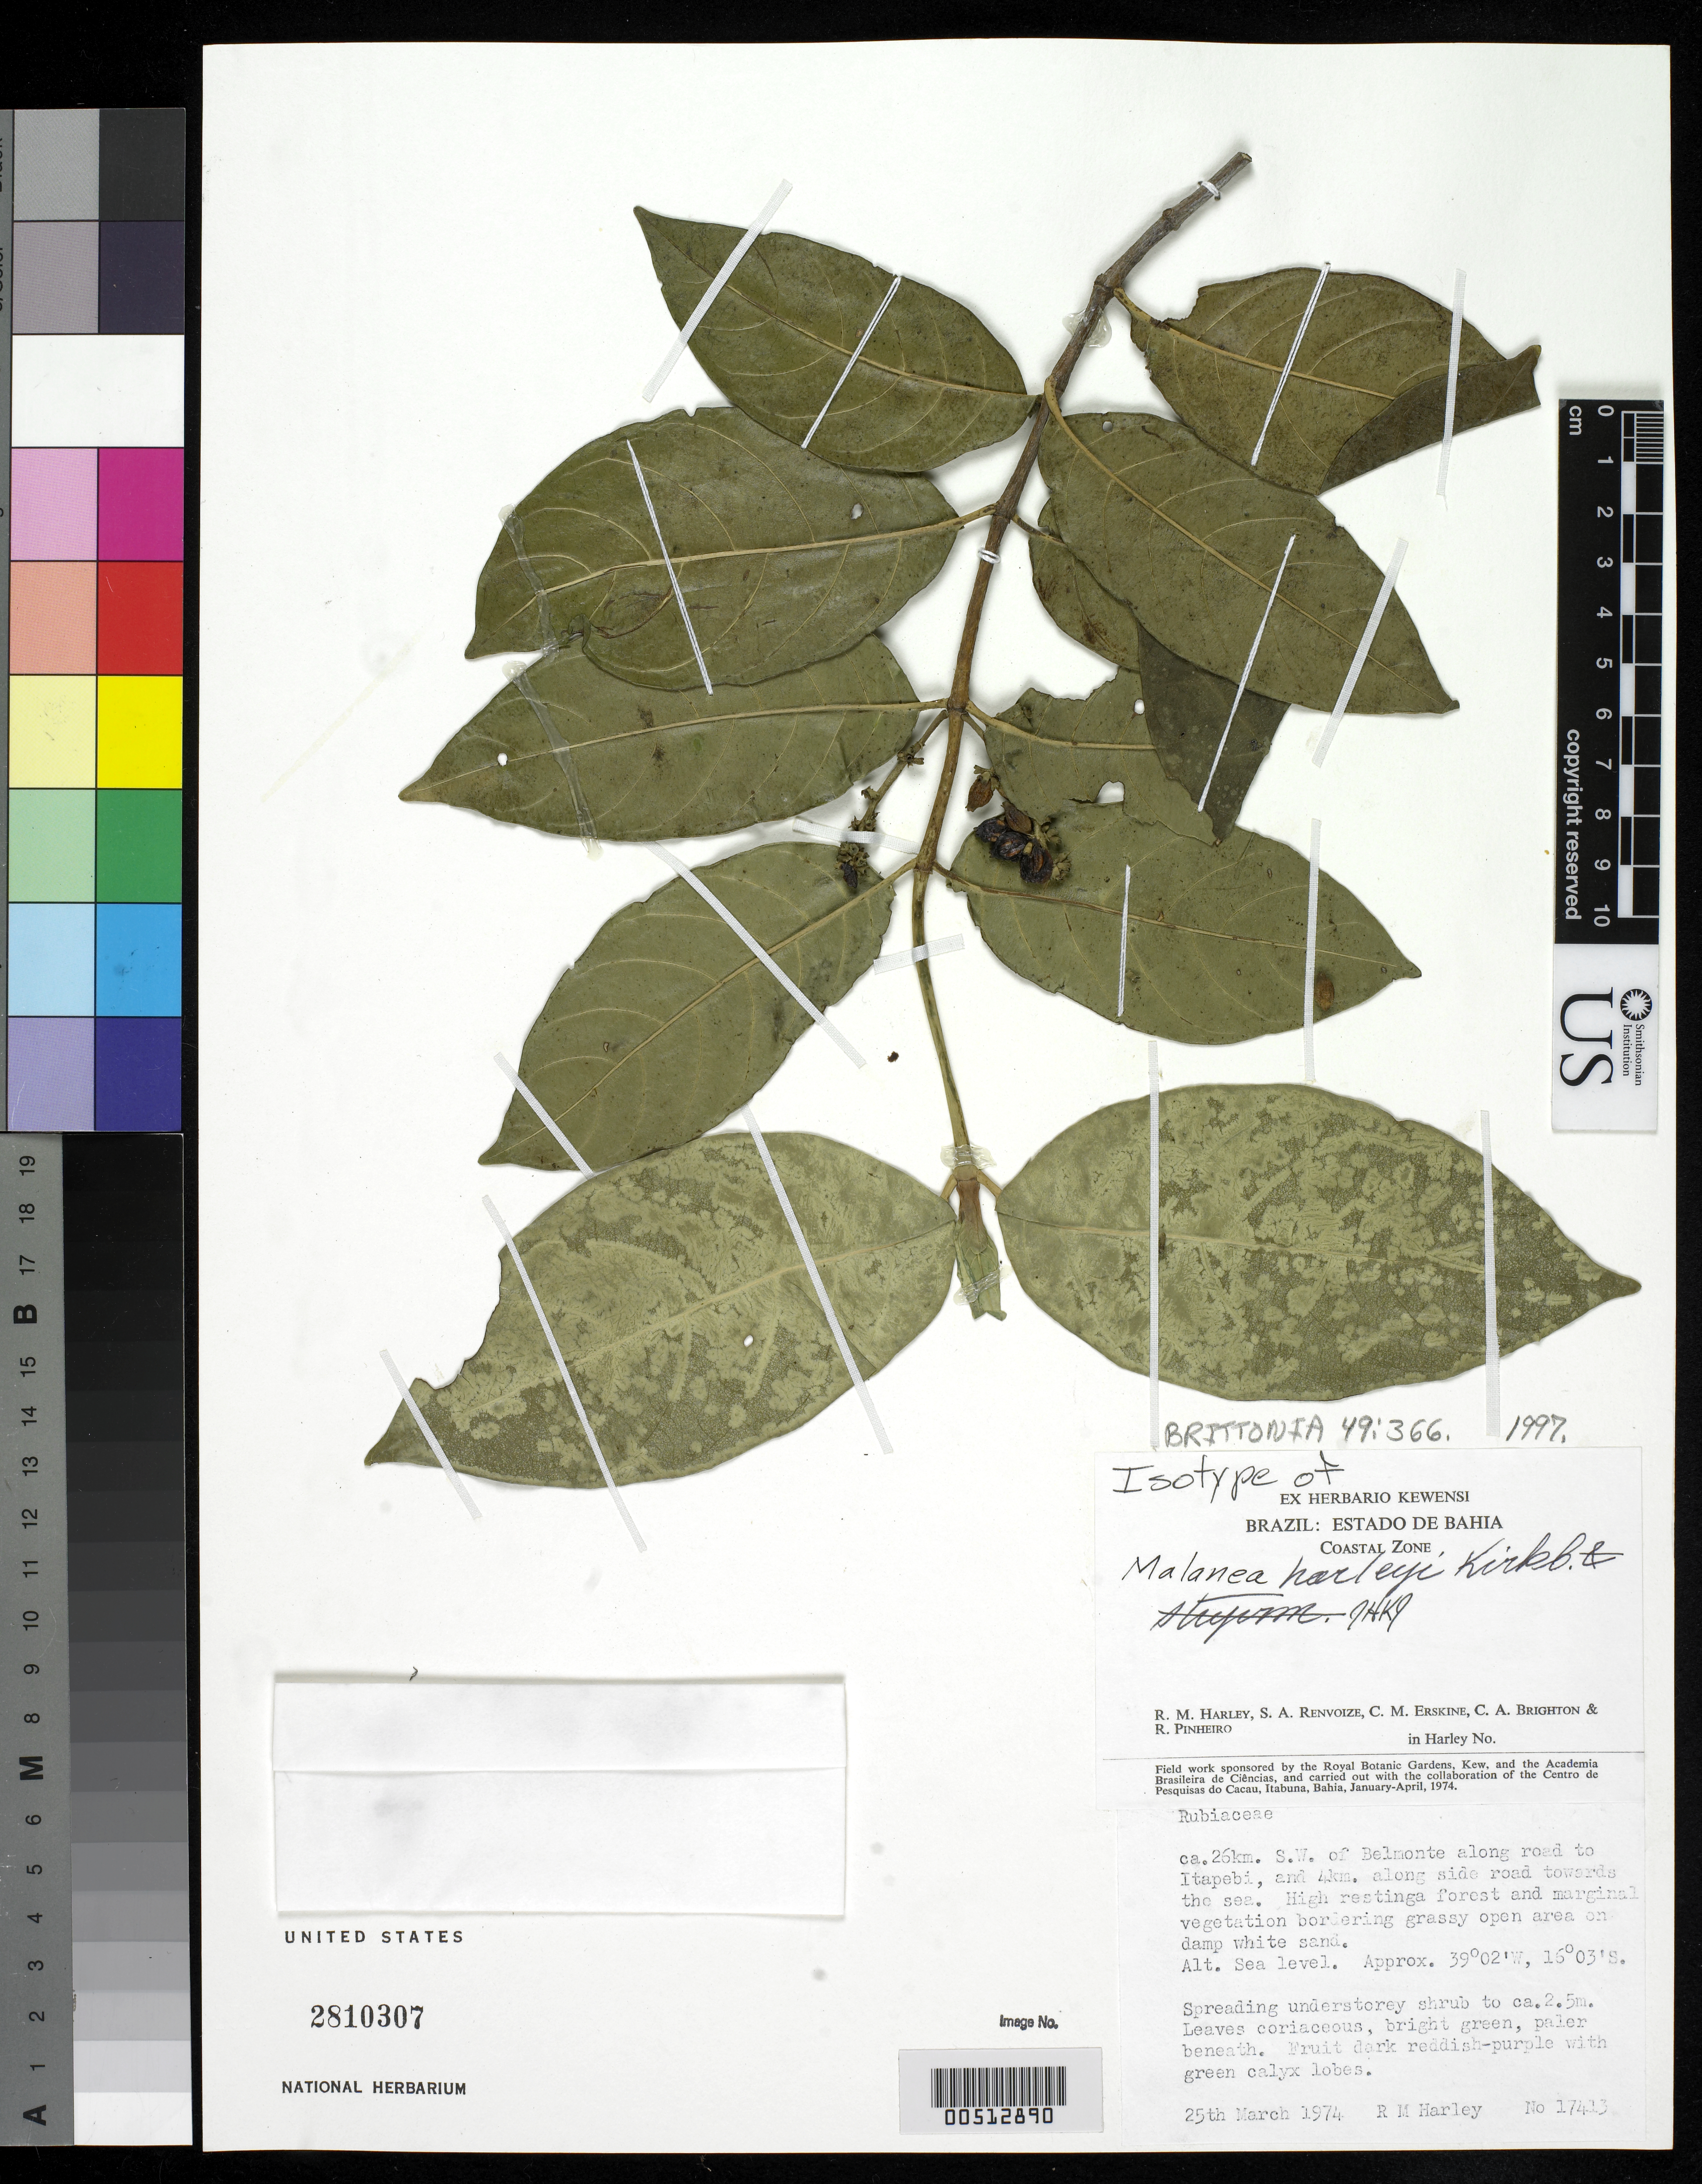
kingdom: Plantae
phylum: Tracheophyta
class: Magnoliopsida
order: Gentianales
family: Rubiaceae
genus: Malanea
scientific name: Malanea harleyi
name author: J.H. Kirkbr.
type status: Isotype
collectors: R. M. Harley, S. A. Renvoize, C. Erskine, C. Brighton & R. S. Pinheiro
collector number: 17413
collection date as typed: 25 Mar 1974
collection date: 1974-03-25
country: Brazil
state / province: Bahia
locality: Coastal Zone, ca. 26 km SW of Belmonte along road to Itapebi, 4 km along side road towards the sea.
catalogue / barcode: US 2810307